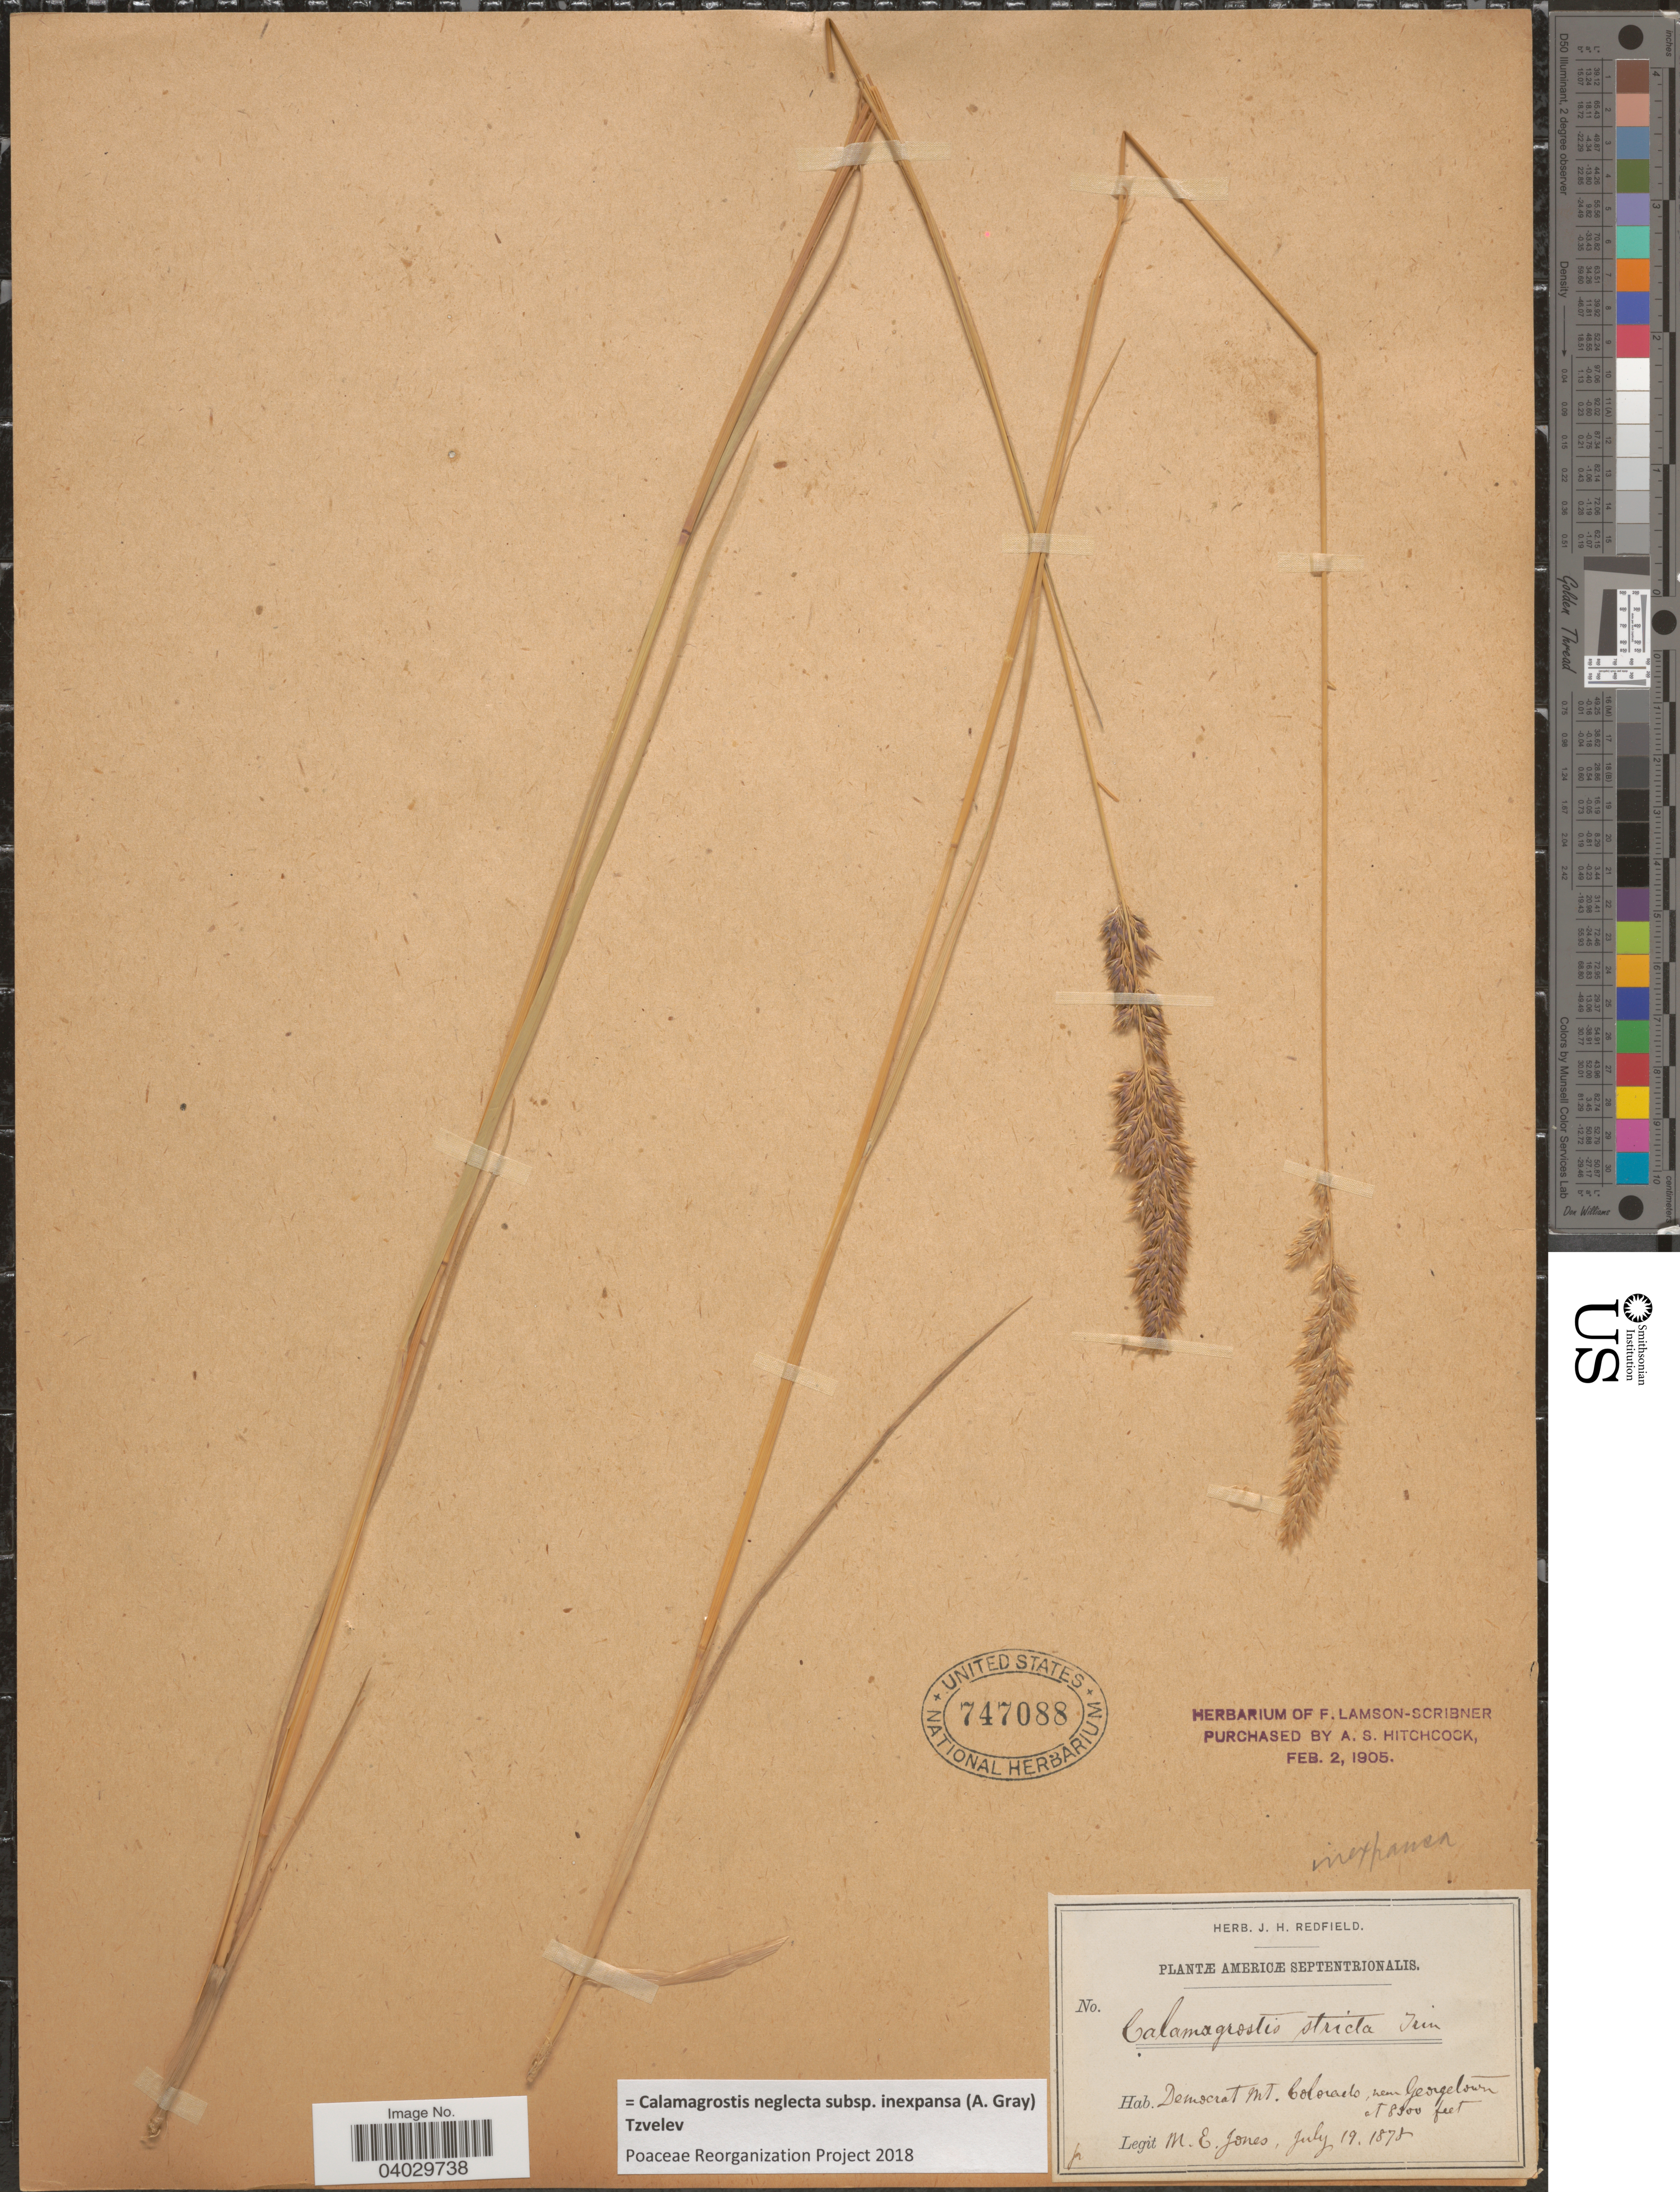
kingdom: Plantae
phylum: Tracheophyta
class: Liliopsida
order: Poales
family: Poaceae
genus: Calamagrostis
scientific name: Calamagrostis neglecta subsp. inexpansa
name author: (A. Gray) Tzvelev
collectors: M. E. Jones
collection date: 1878-07-19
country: United States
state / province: Colorado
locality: Americæ Septentrionalis. Democrat Mt., near Georgetown.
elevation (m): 2591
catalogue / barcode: US 747088